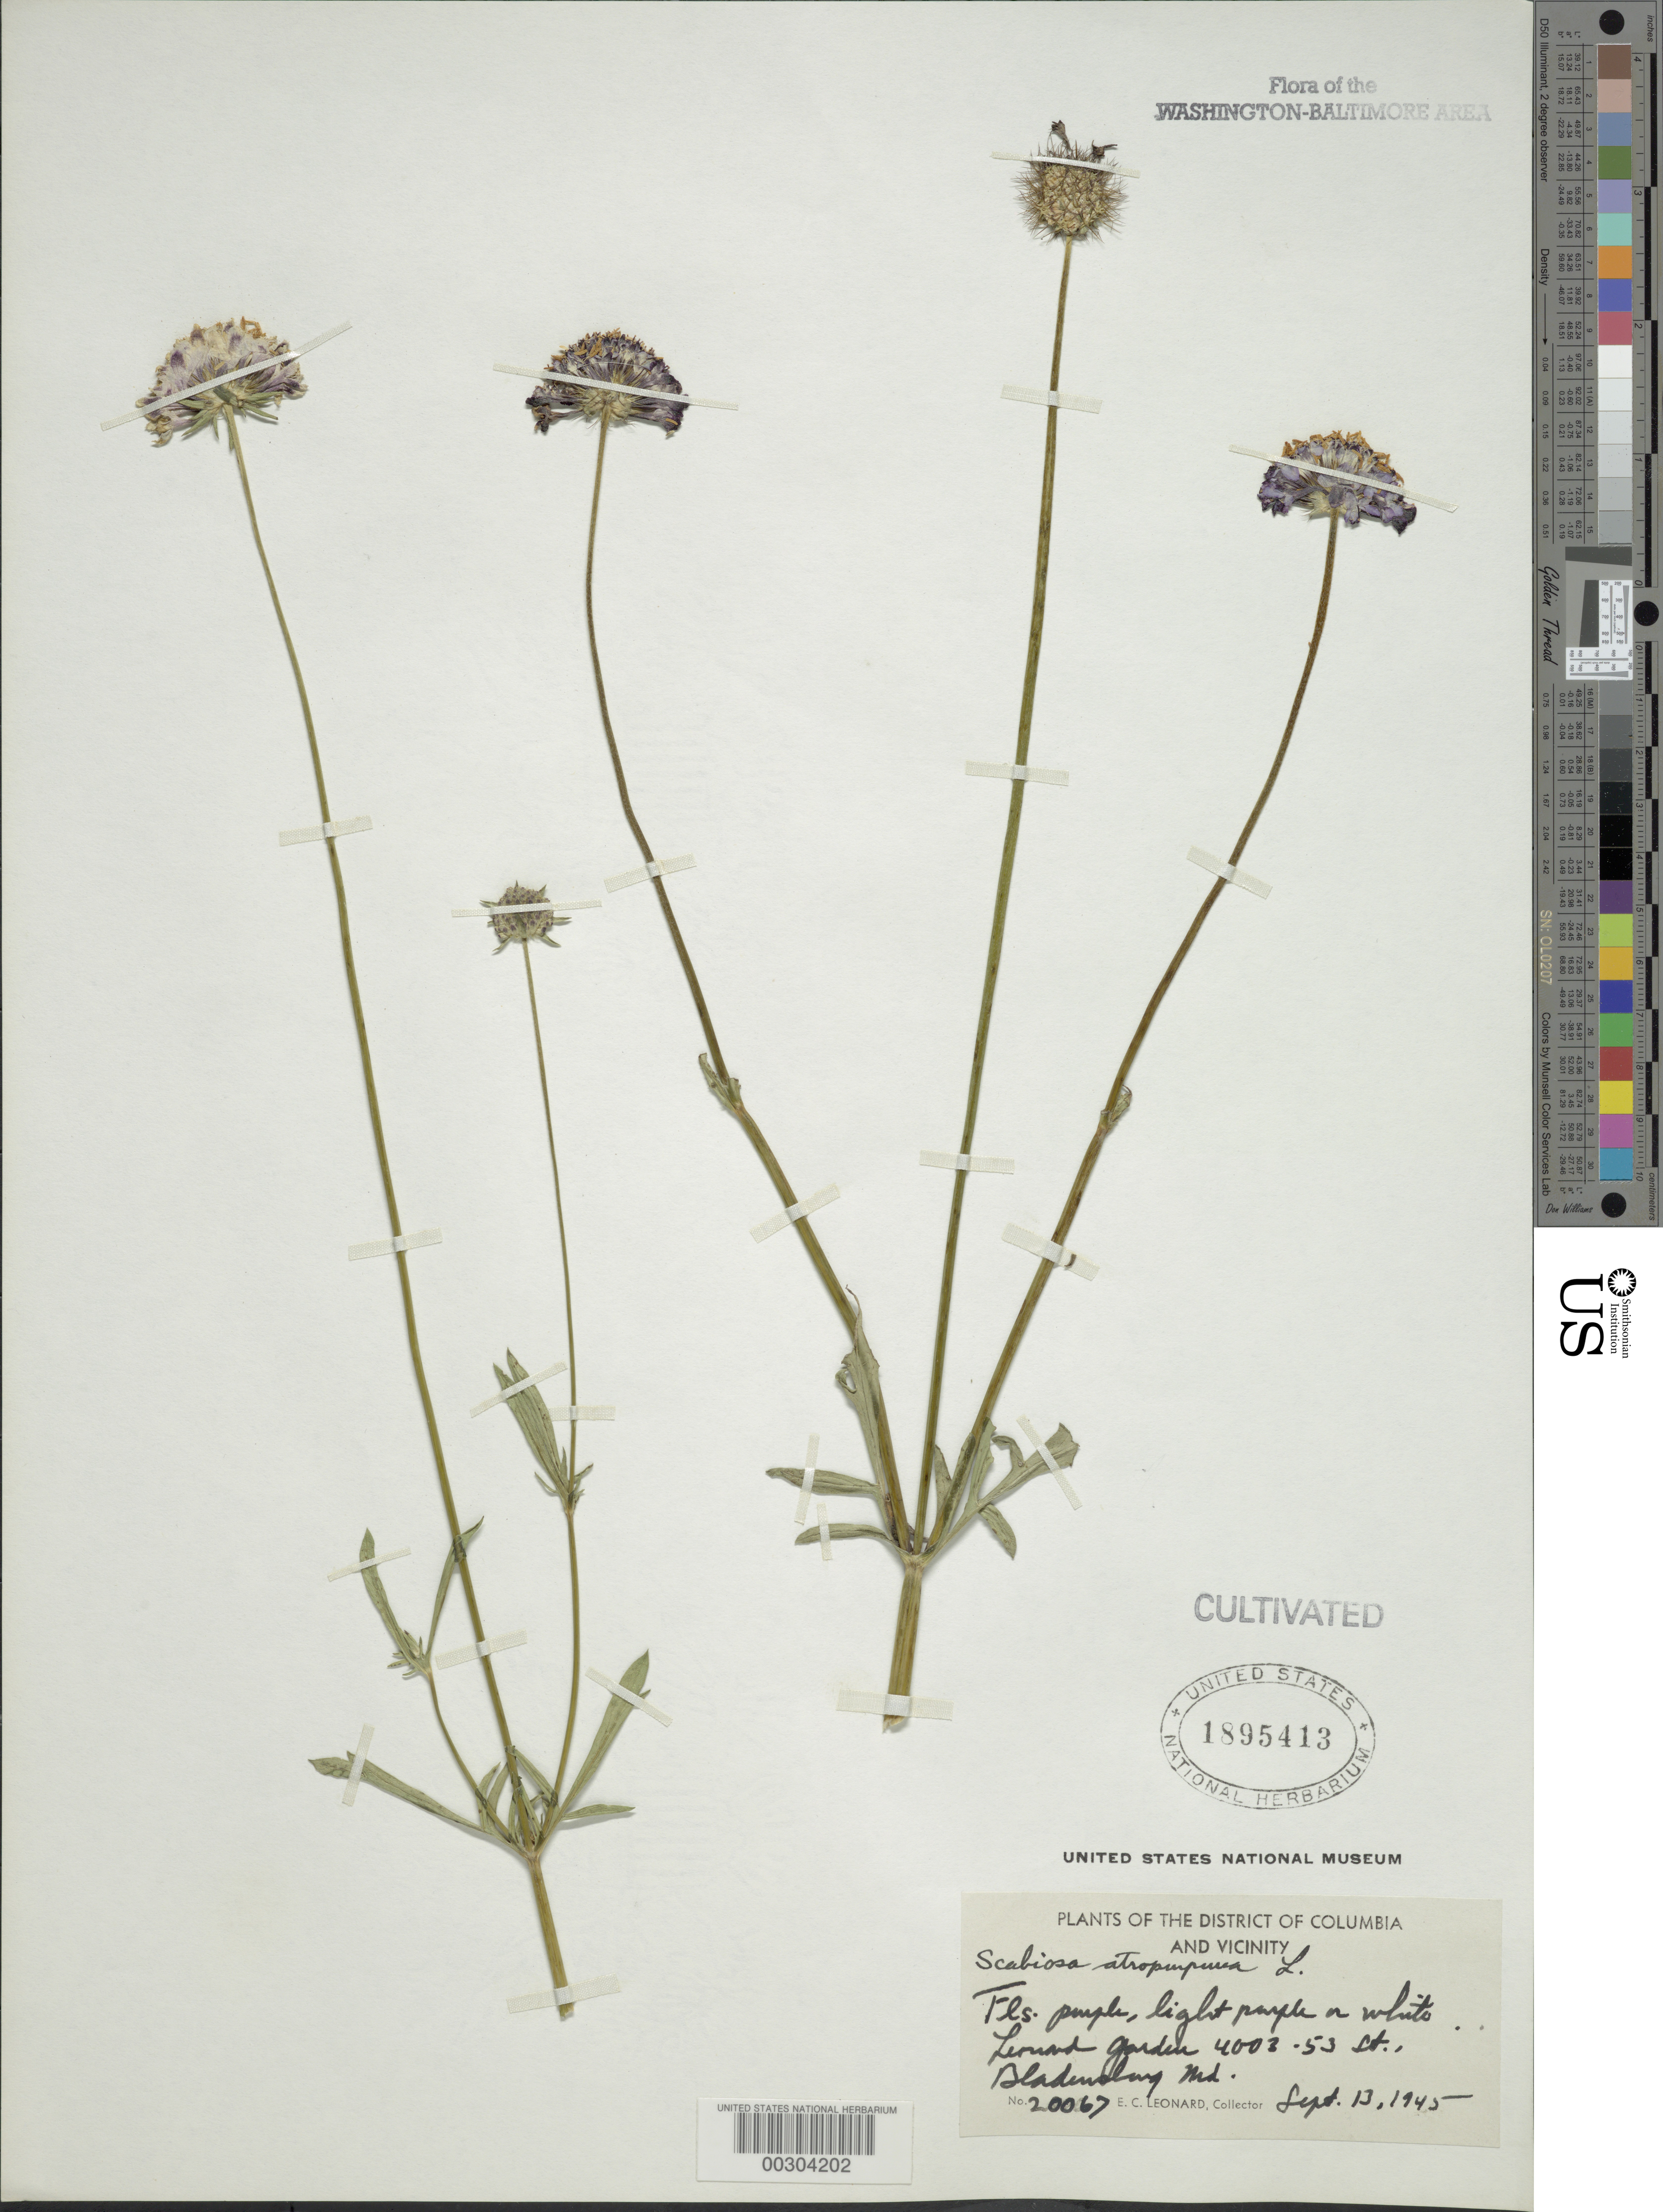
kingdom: Plantae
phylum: Tracheophyta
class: Magnoliopsida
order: Dipsacales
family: Caprifoliaceae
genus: Scabiosa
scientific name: Scabiosa atropurpurea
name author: L.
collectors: E. C. Leonard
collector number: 20067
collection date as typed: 13 Sep 1945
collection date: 1945-09-13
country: United States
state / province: Maryland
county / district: Prince George's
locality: Bladensburg, 4003 53 St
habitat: Garden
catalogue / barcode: US 1895413